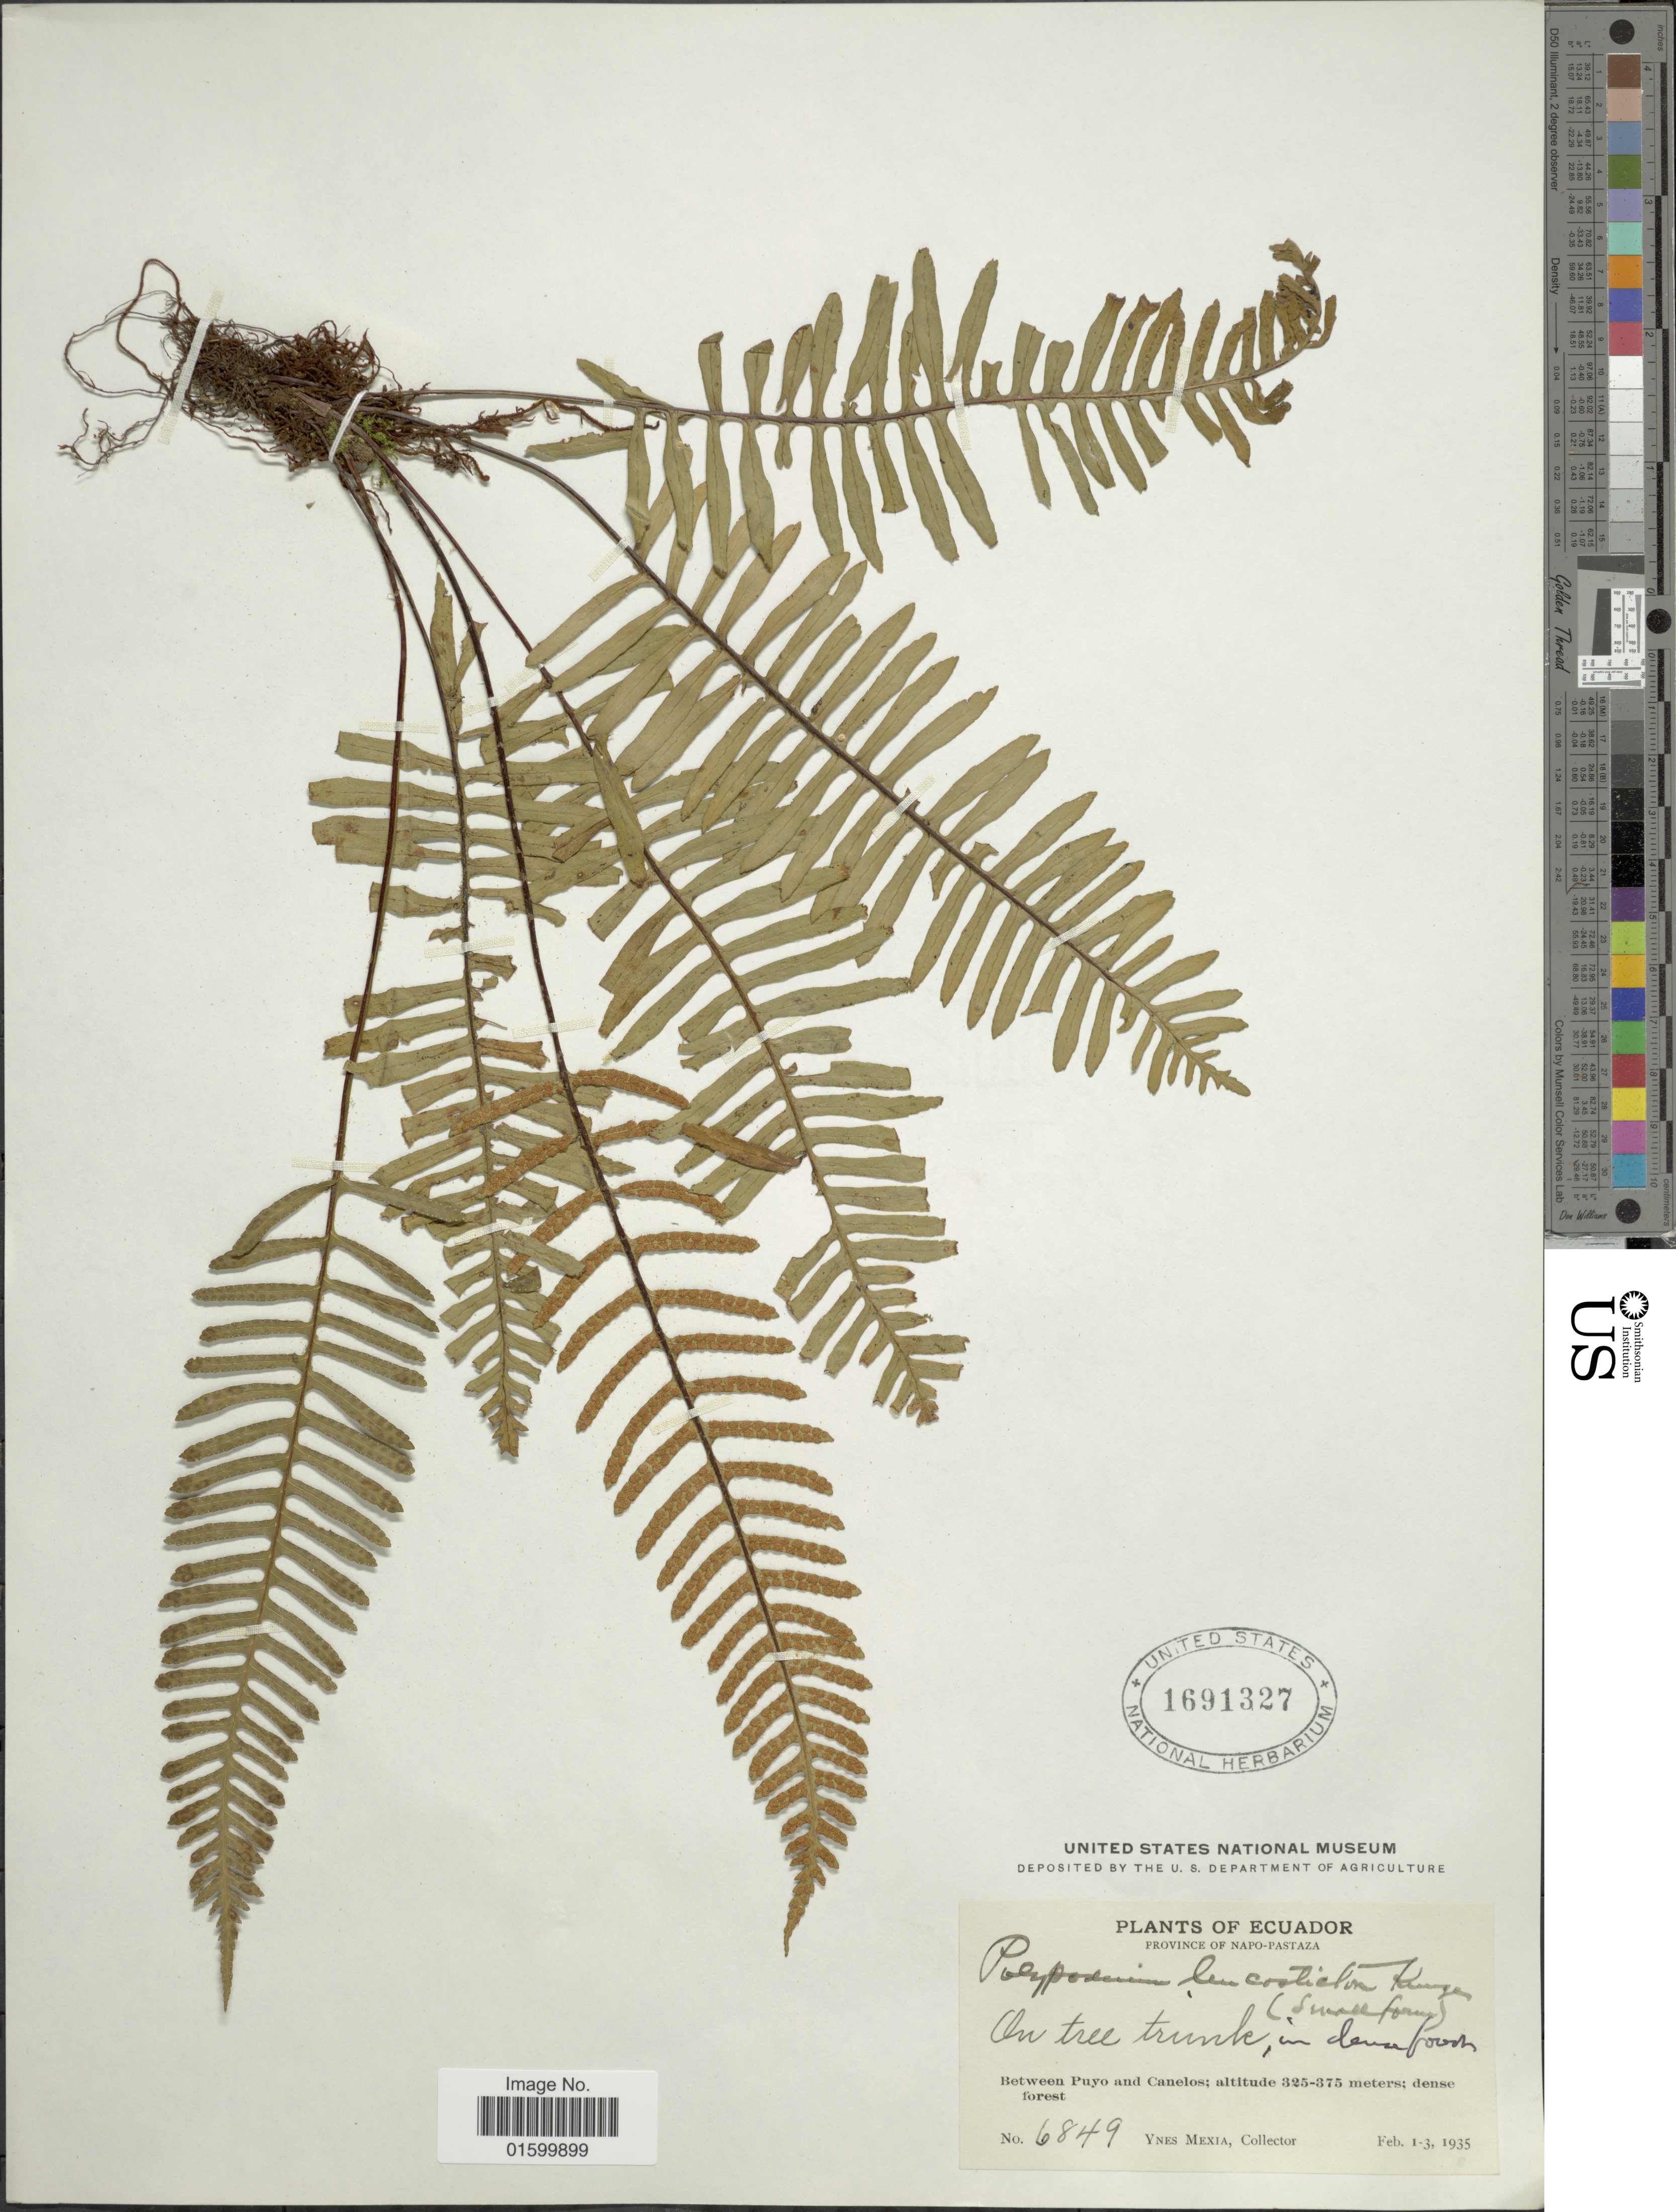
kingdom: Plantae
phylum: Tracheophyta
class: Polypodiopsida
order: Polypodiales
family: Polypodiaceae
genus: Pleopeltis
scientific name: Pleopeltis remota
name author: (Desv.) A.R. Sm.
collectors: Y. Mexia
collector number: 6849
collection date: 1935-02-01/1935-02-03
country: Ecuador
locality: Province of Napo-Pastaza, between Puyo and Canelos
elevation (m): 325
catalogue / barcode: US 1691327